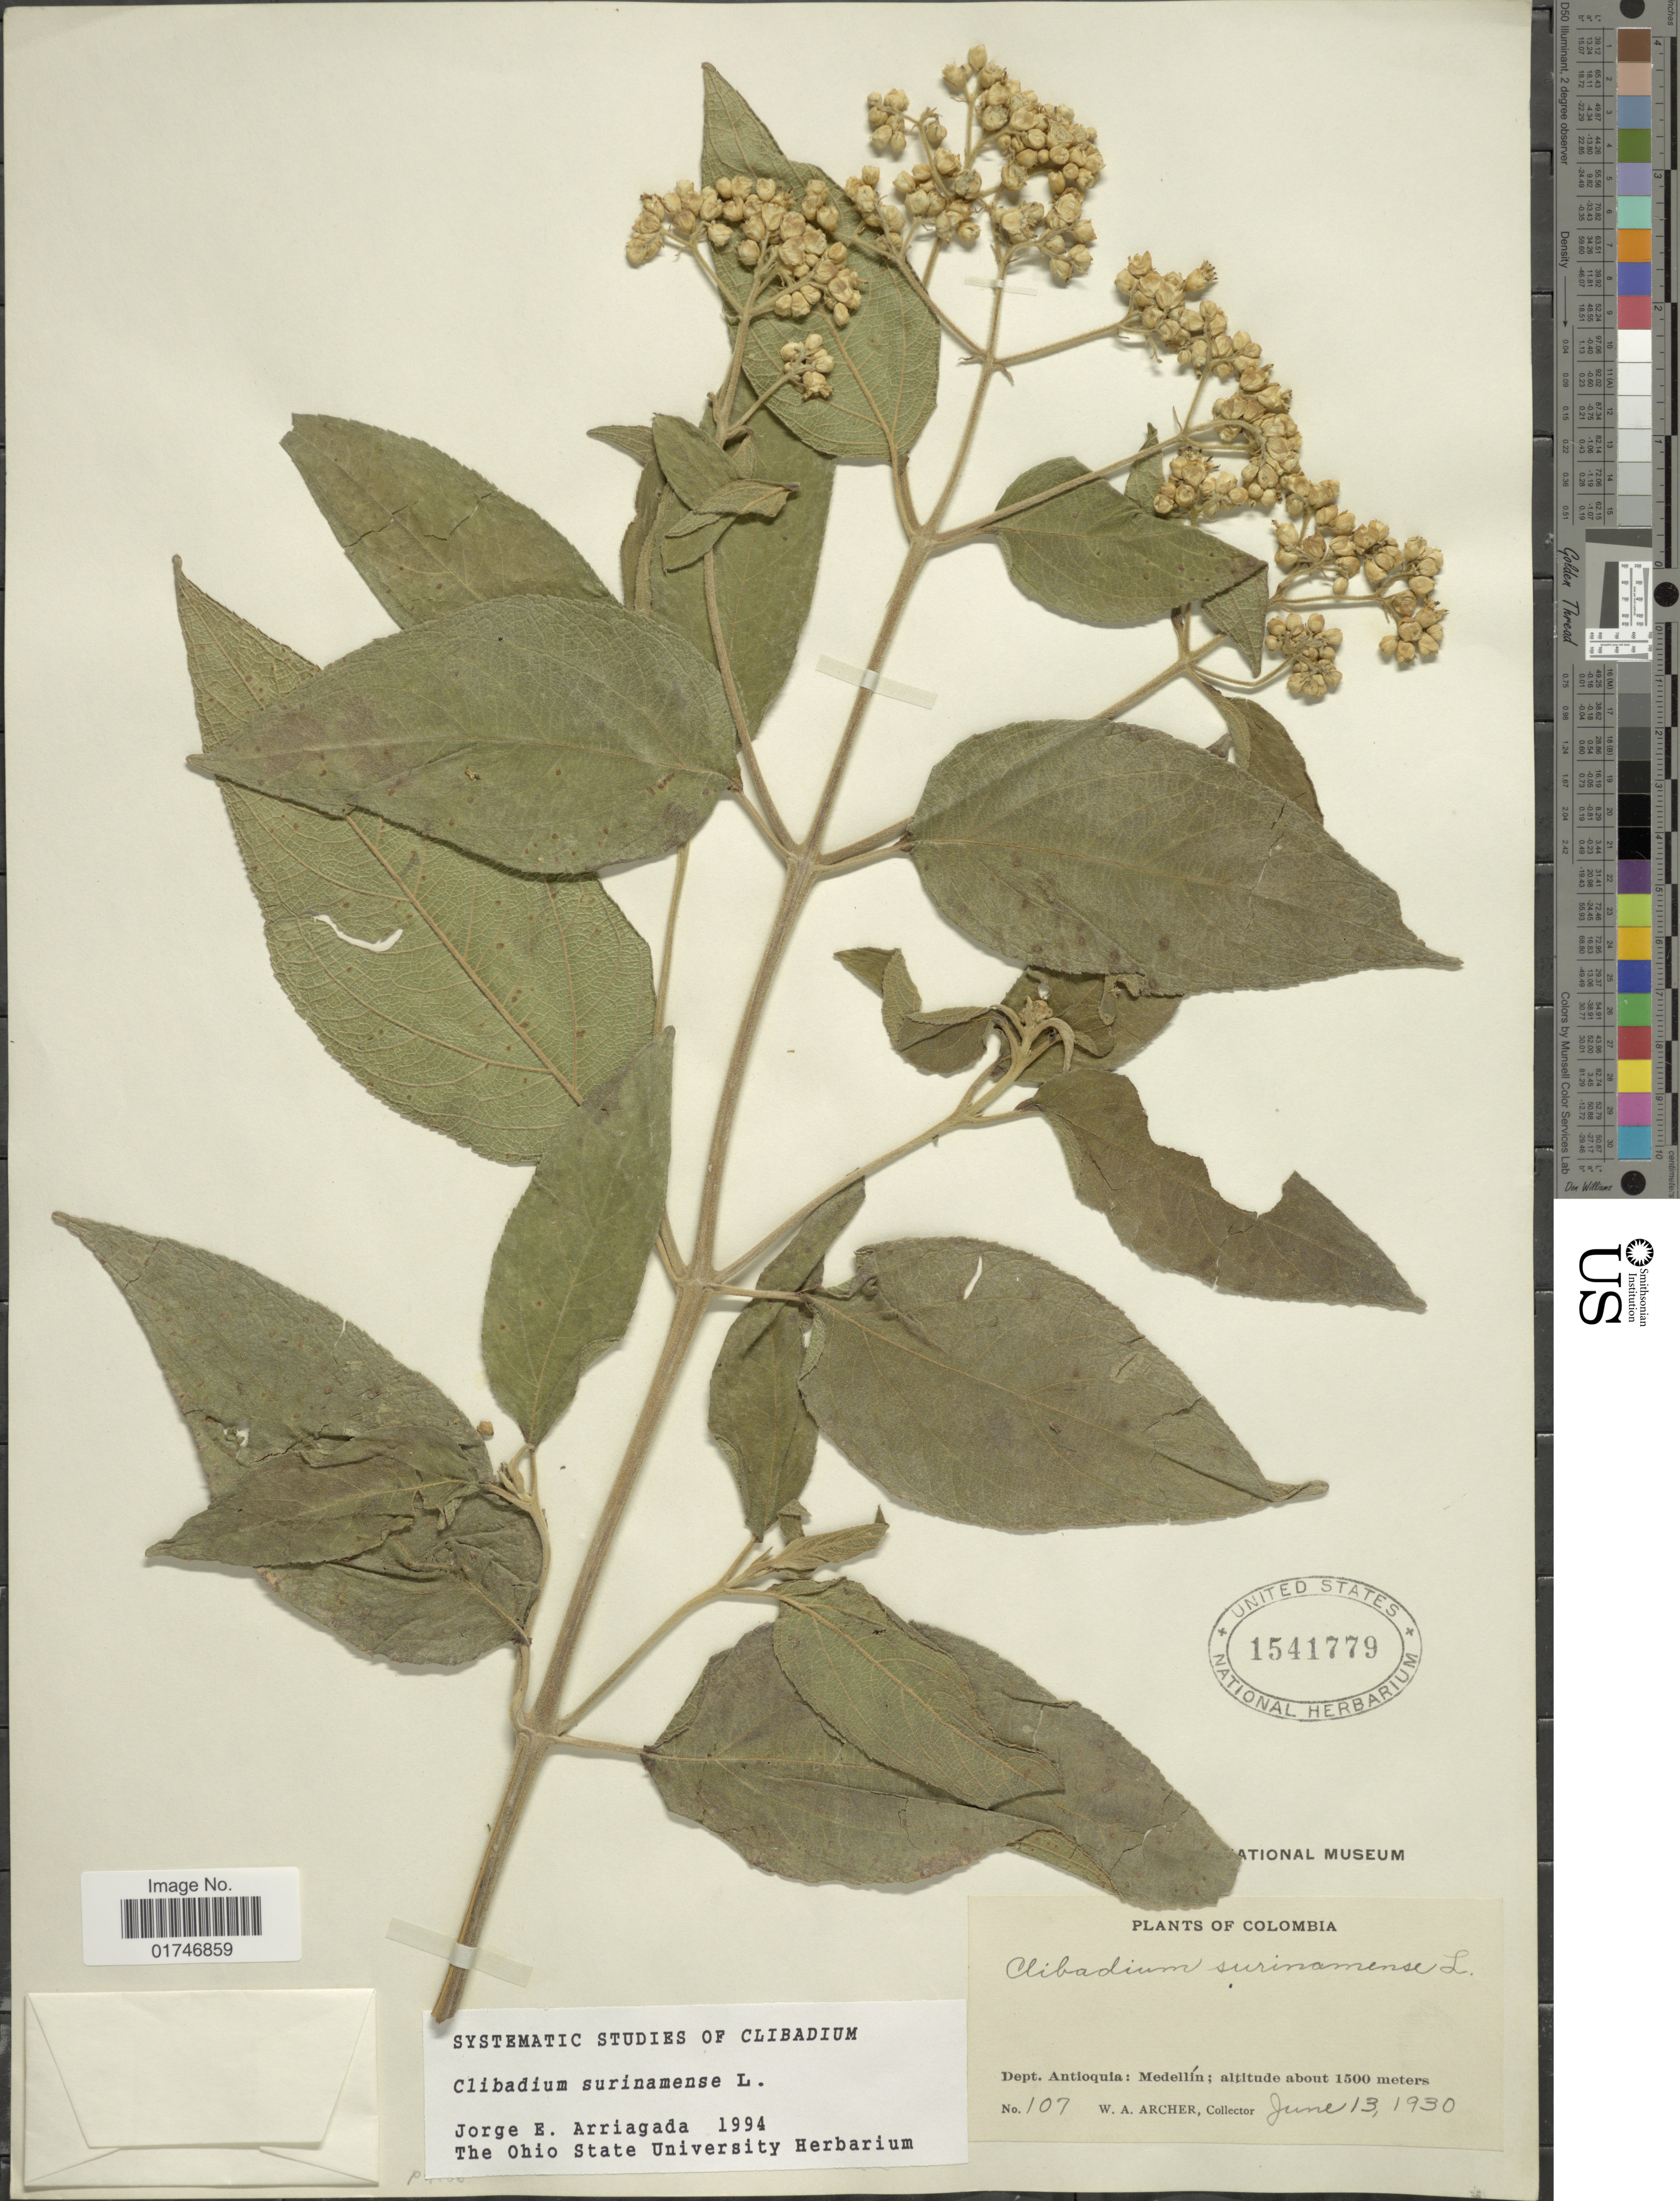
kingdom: Plantae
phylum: Tracheophyta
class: Magnoliopsida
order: Asterales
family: Asteraceae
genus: Clibadium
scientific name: Clibadium surinamense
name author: L.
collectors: W. A. Archer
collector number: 107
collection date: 1930-06-13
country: Colombia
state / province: Antioquia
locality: Dept. Antioquia: Medellín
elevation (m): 1500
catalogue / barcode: US 1541779